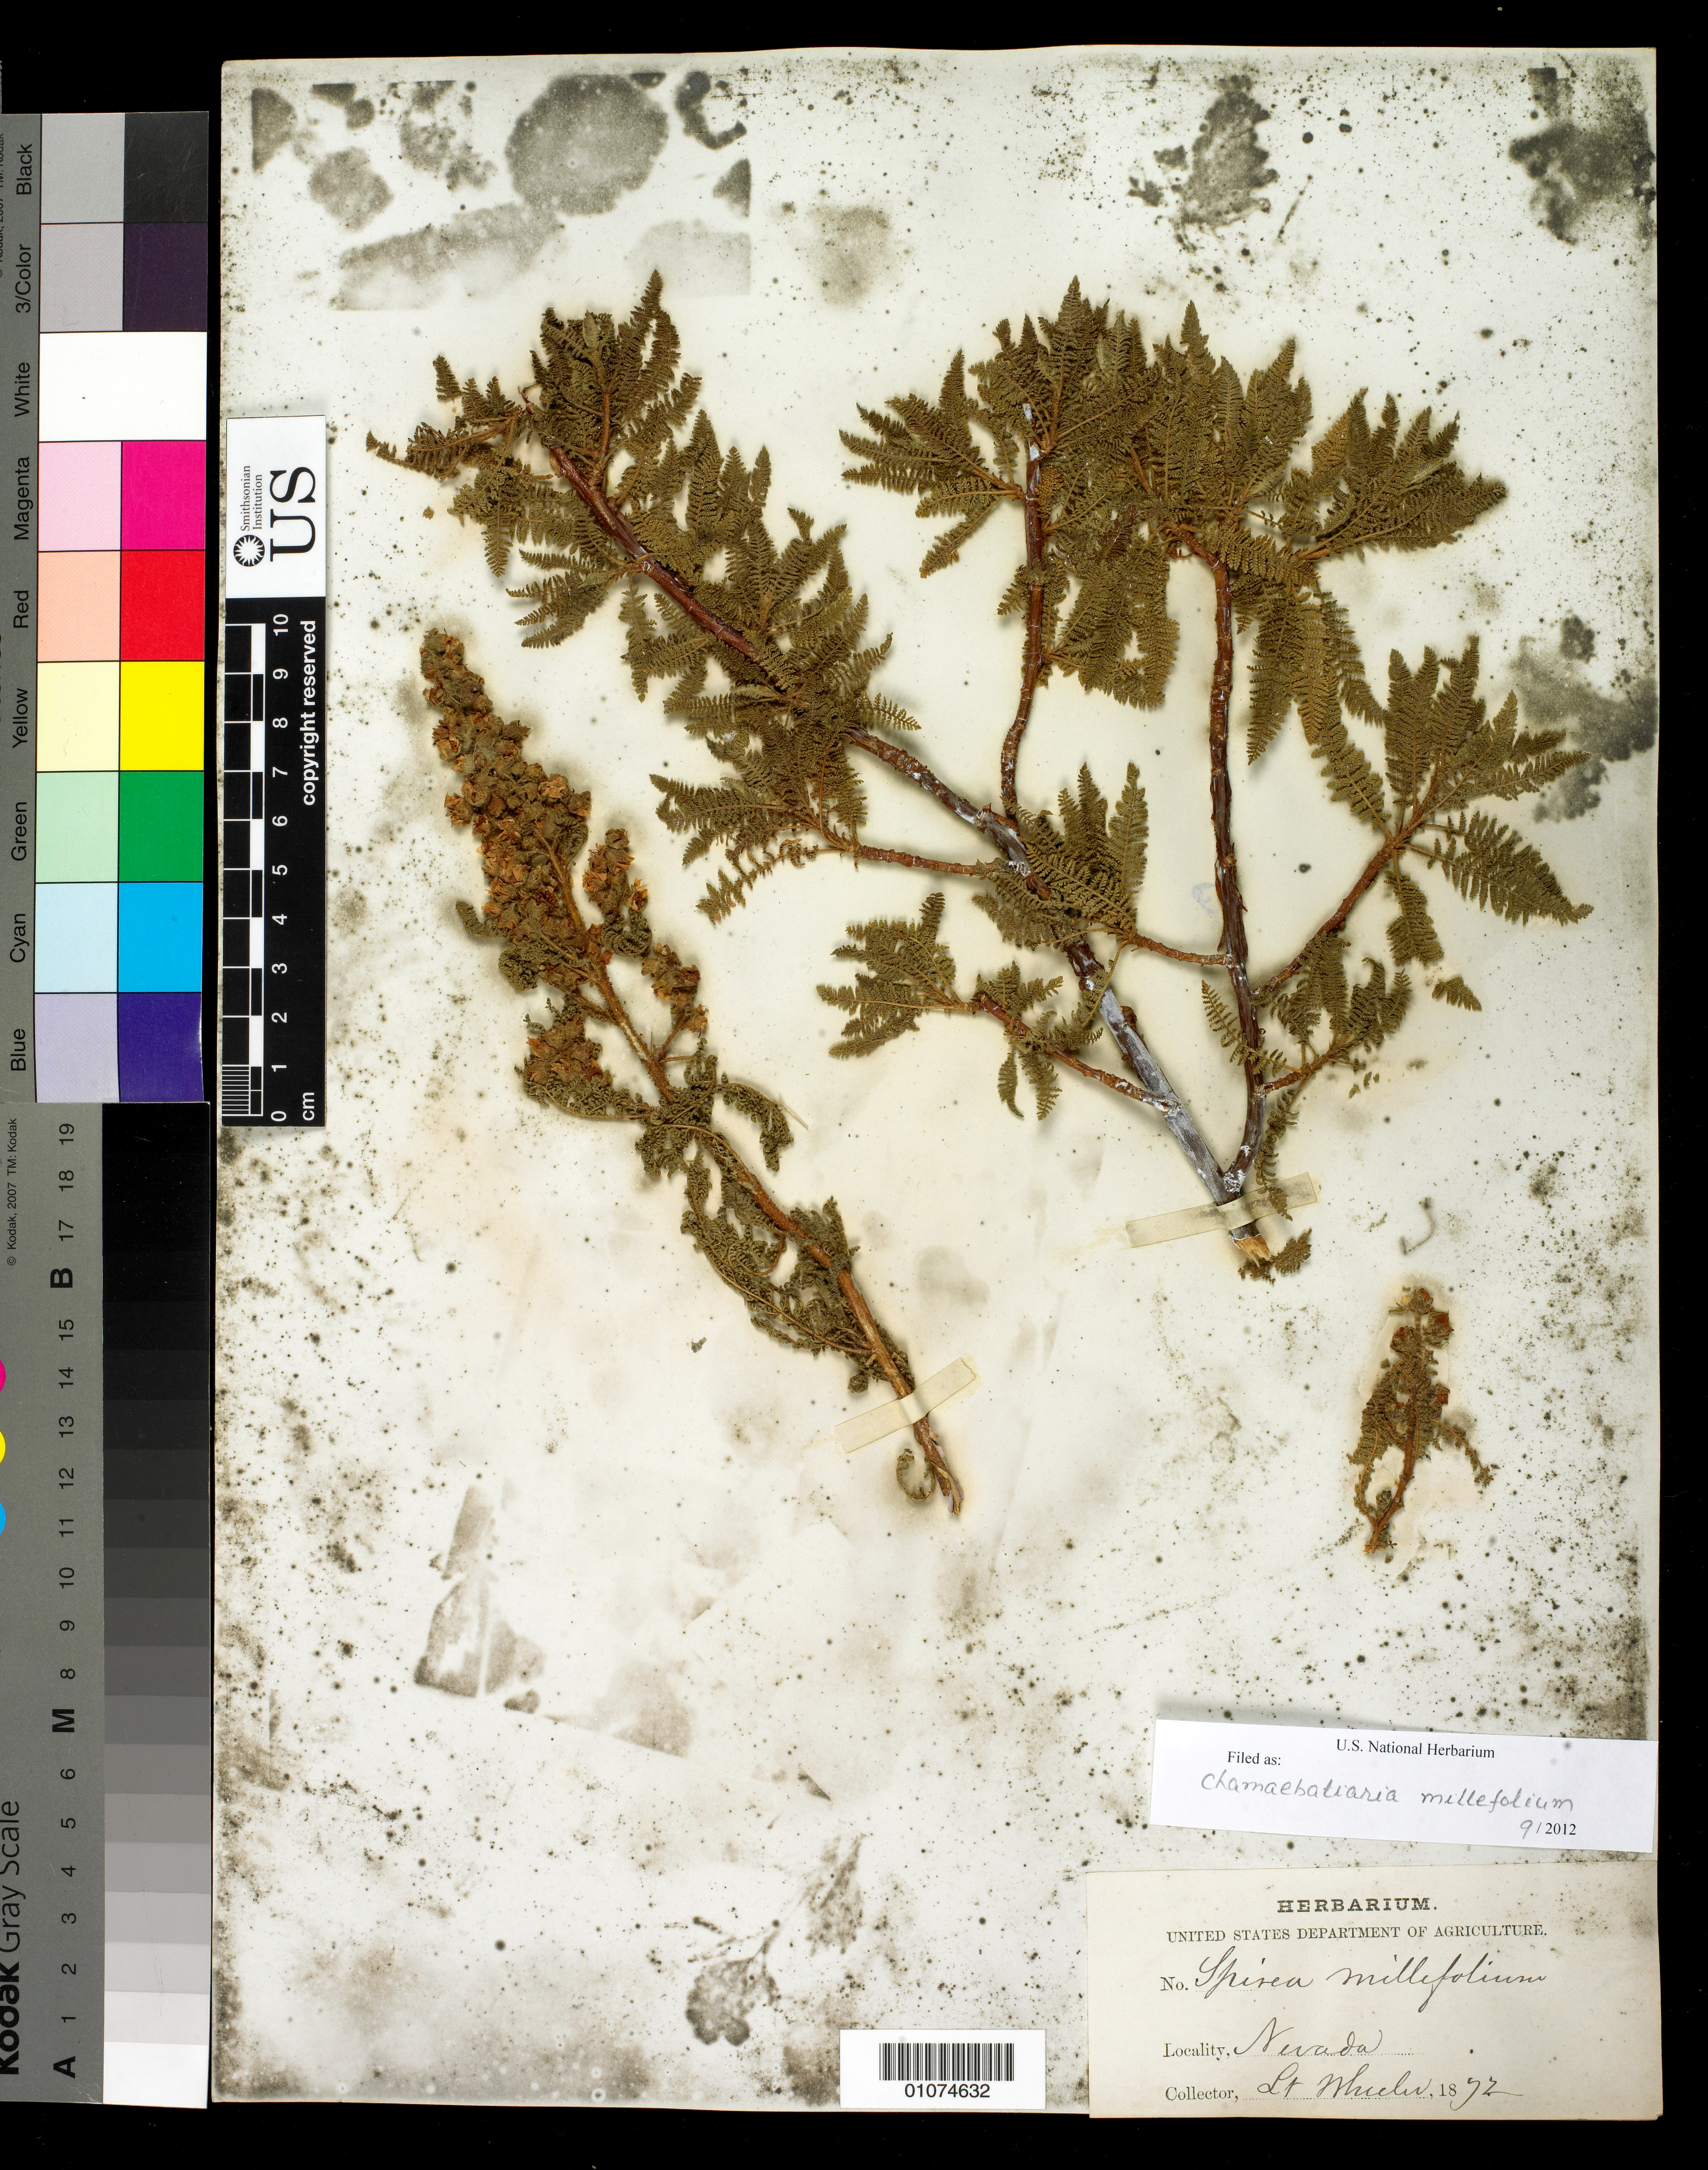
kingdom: Plantae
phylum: Tracheophyta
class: Magnoliopsida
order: Rosales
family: Rosaceae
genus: Chamaebatiaria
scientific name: Chamaebatiaria millefolium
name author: (Torr.) Maxim.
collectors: -- Wheeler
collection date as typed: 1872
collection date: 1872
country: United States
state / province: Nevada